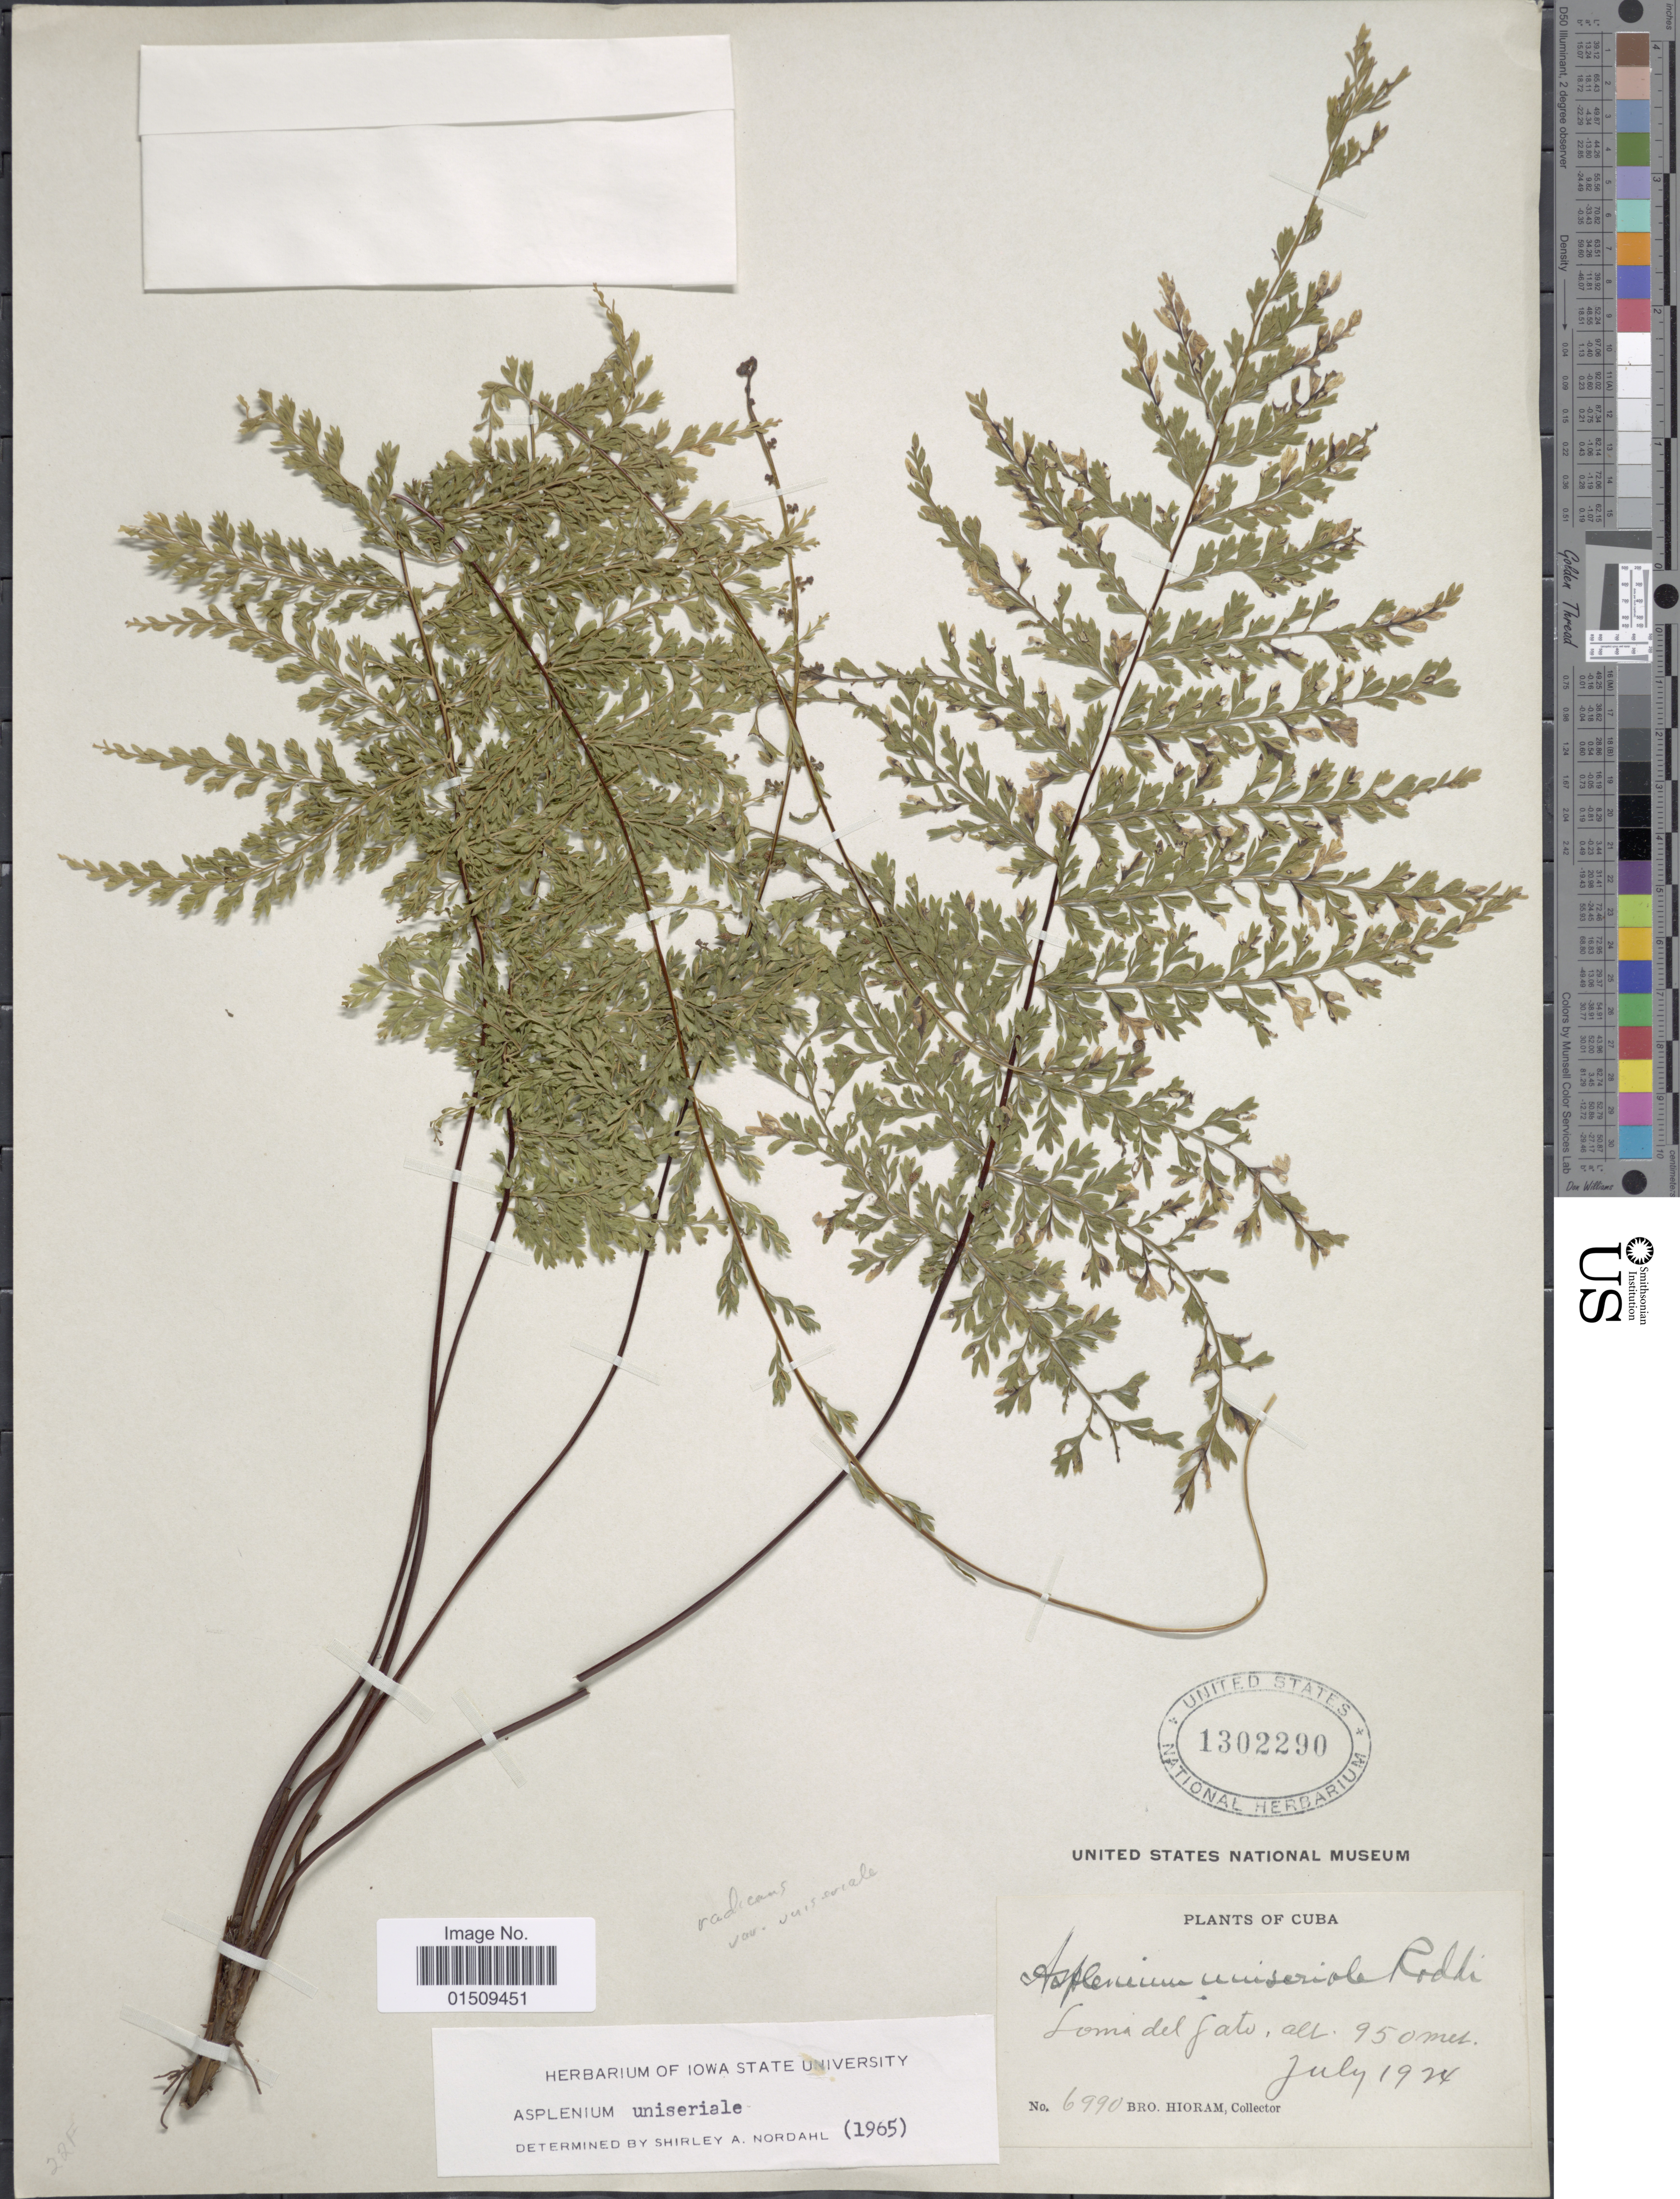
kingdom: Plantae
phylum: Tracheophyta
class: Polypodiopsida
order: Polypodiales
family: Aspleniaceae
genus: Asplenium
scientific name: Asplenium radicans var. uniserale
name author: (Raddi) L.D. Gómez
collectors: Bro. Hioram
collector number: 6990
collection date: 1924-07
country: Cuba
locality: Loma del Gato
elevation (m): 950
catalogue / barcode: US 1302290